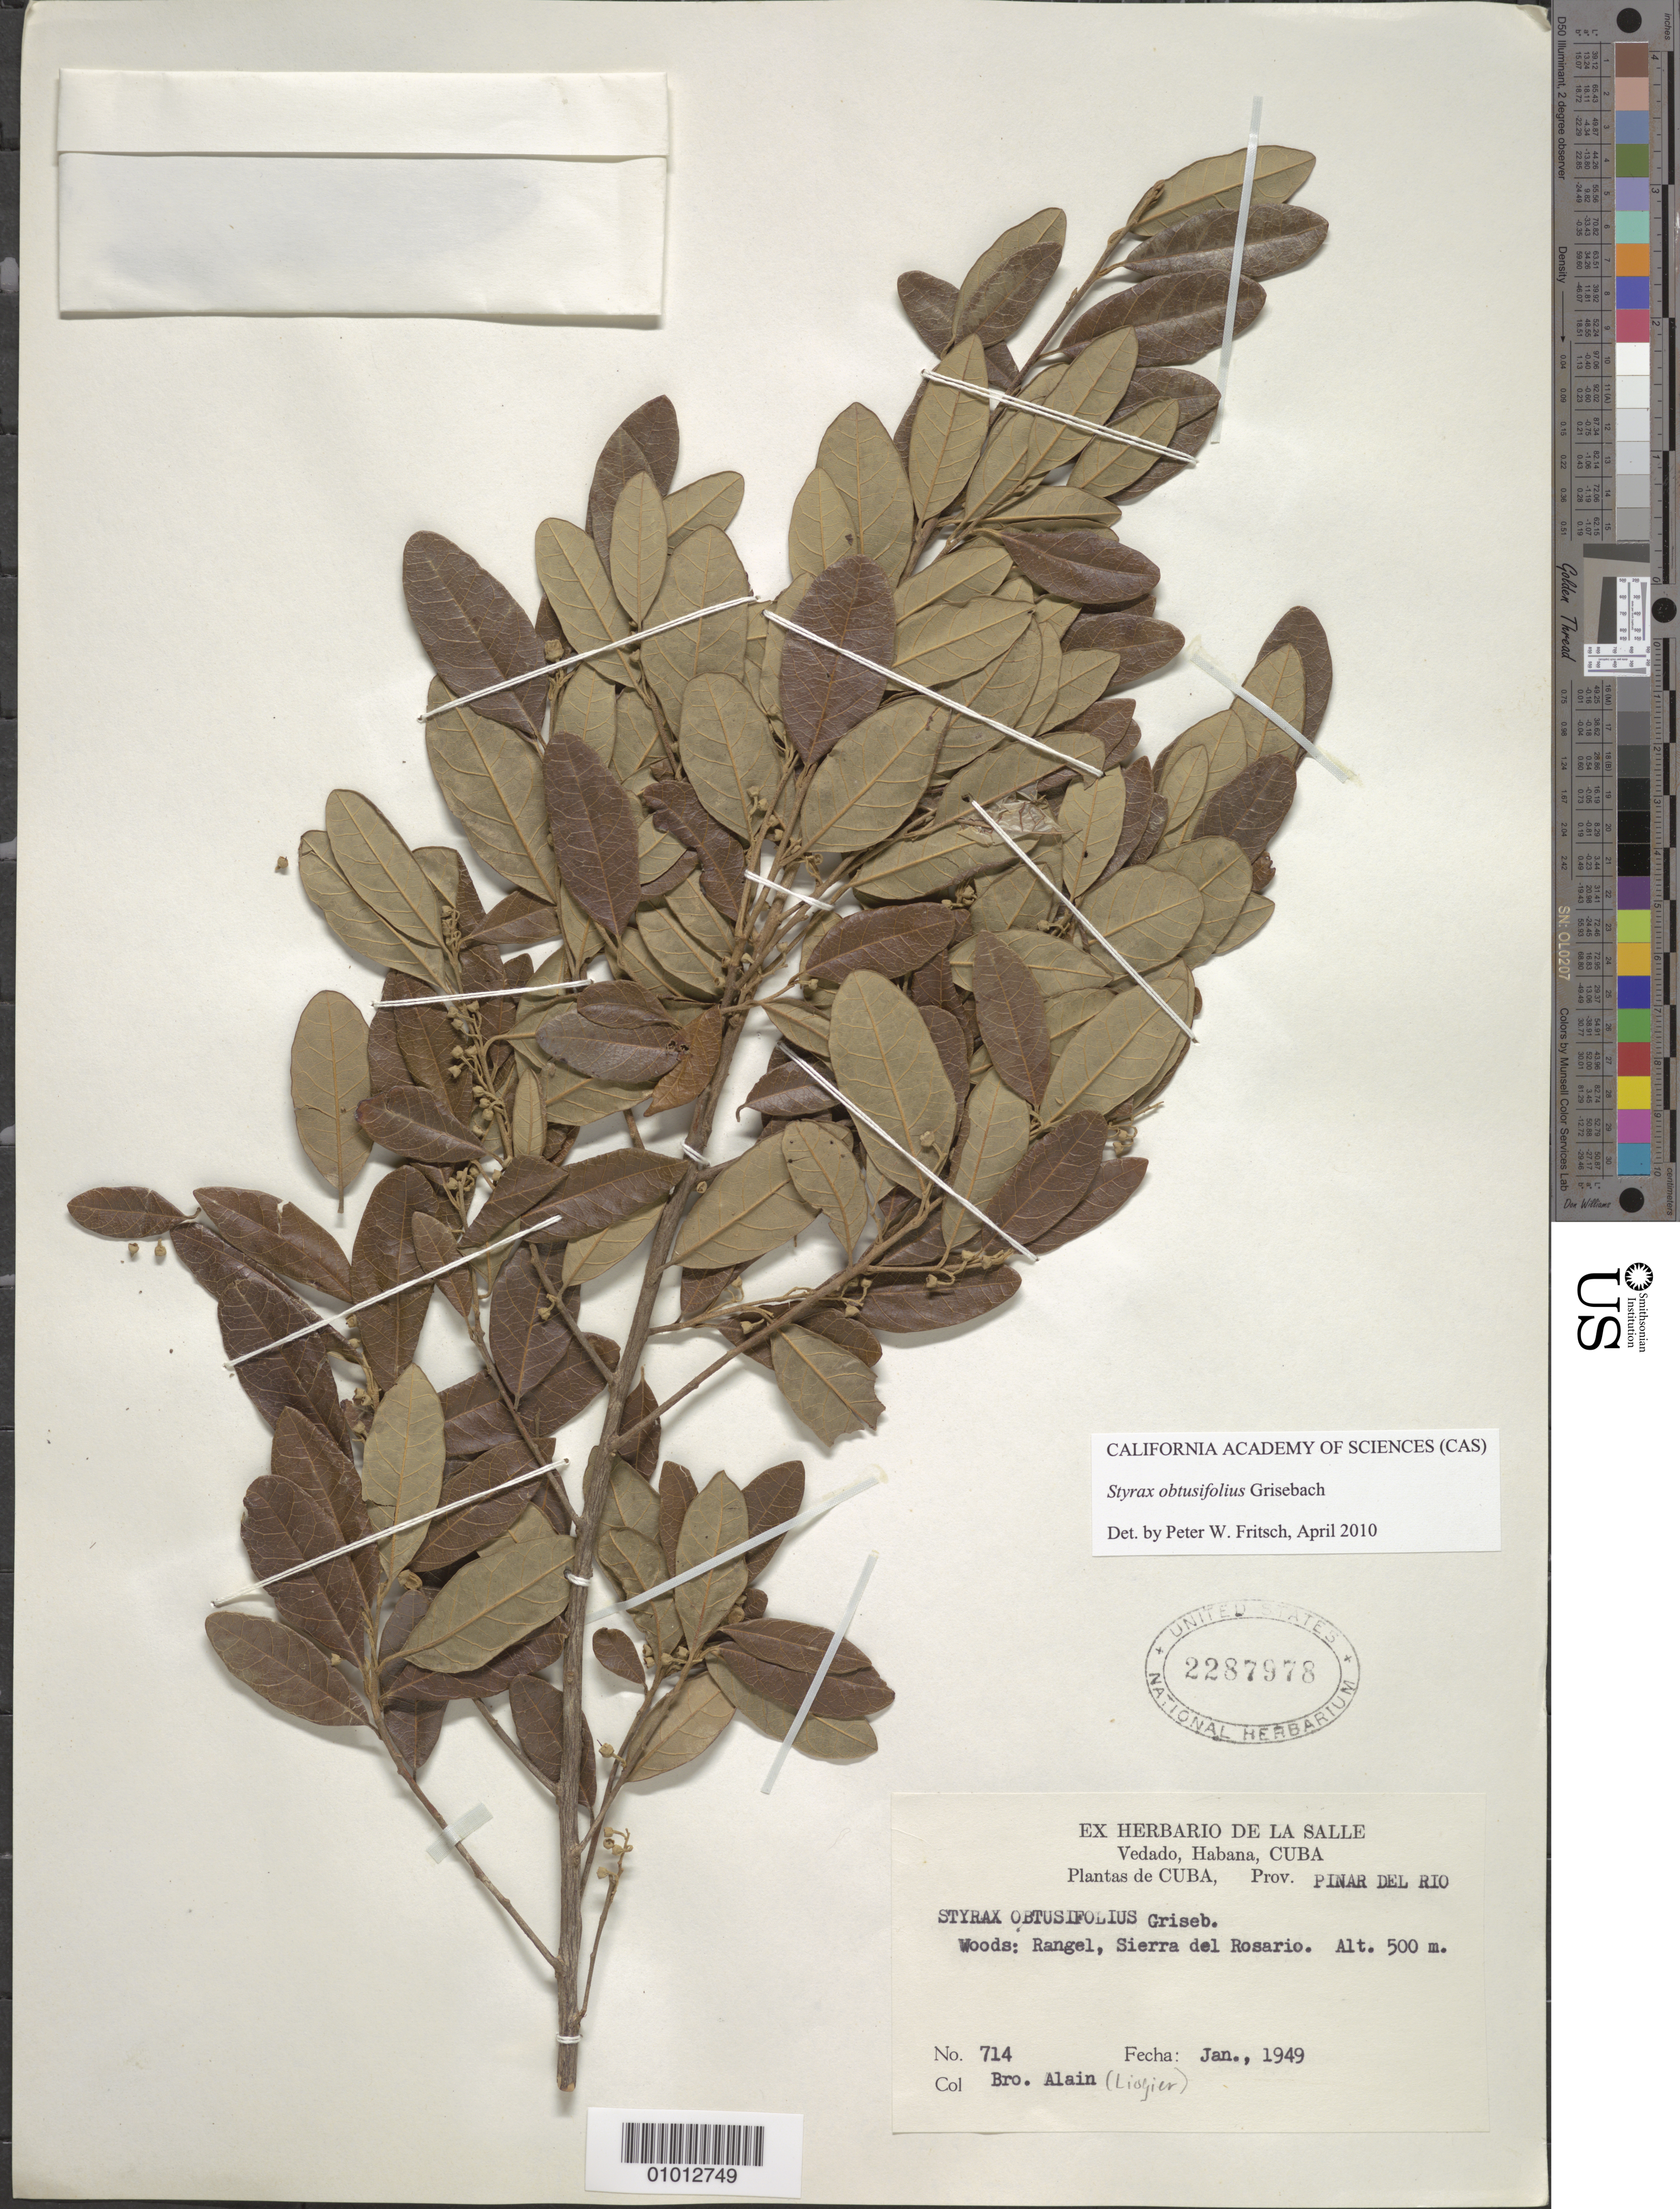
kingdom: Plantae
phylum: Tracheophyta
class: Magnoliopsida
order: Ericales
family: Styracaceae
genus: Styrax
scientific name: Styrax obtusifolius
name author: Griseb.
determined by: Fritsch, Peter W.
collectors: A. H. Liogier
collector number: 714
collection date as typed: Jan 1949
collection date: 1949-01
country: Cuba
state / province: Pinar del Rio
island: Cuba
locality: Rangel, sierra del Rosario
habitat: Woods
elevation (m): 152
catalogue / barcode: US 2287978